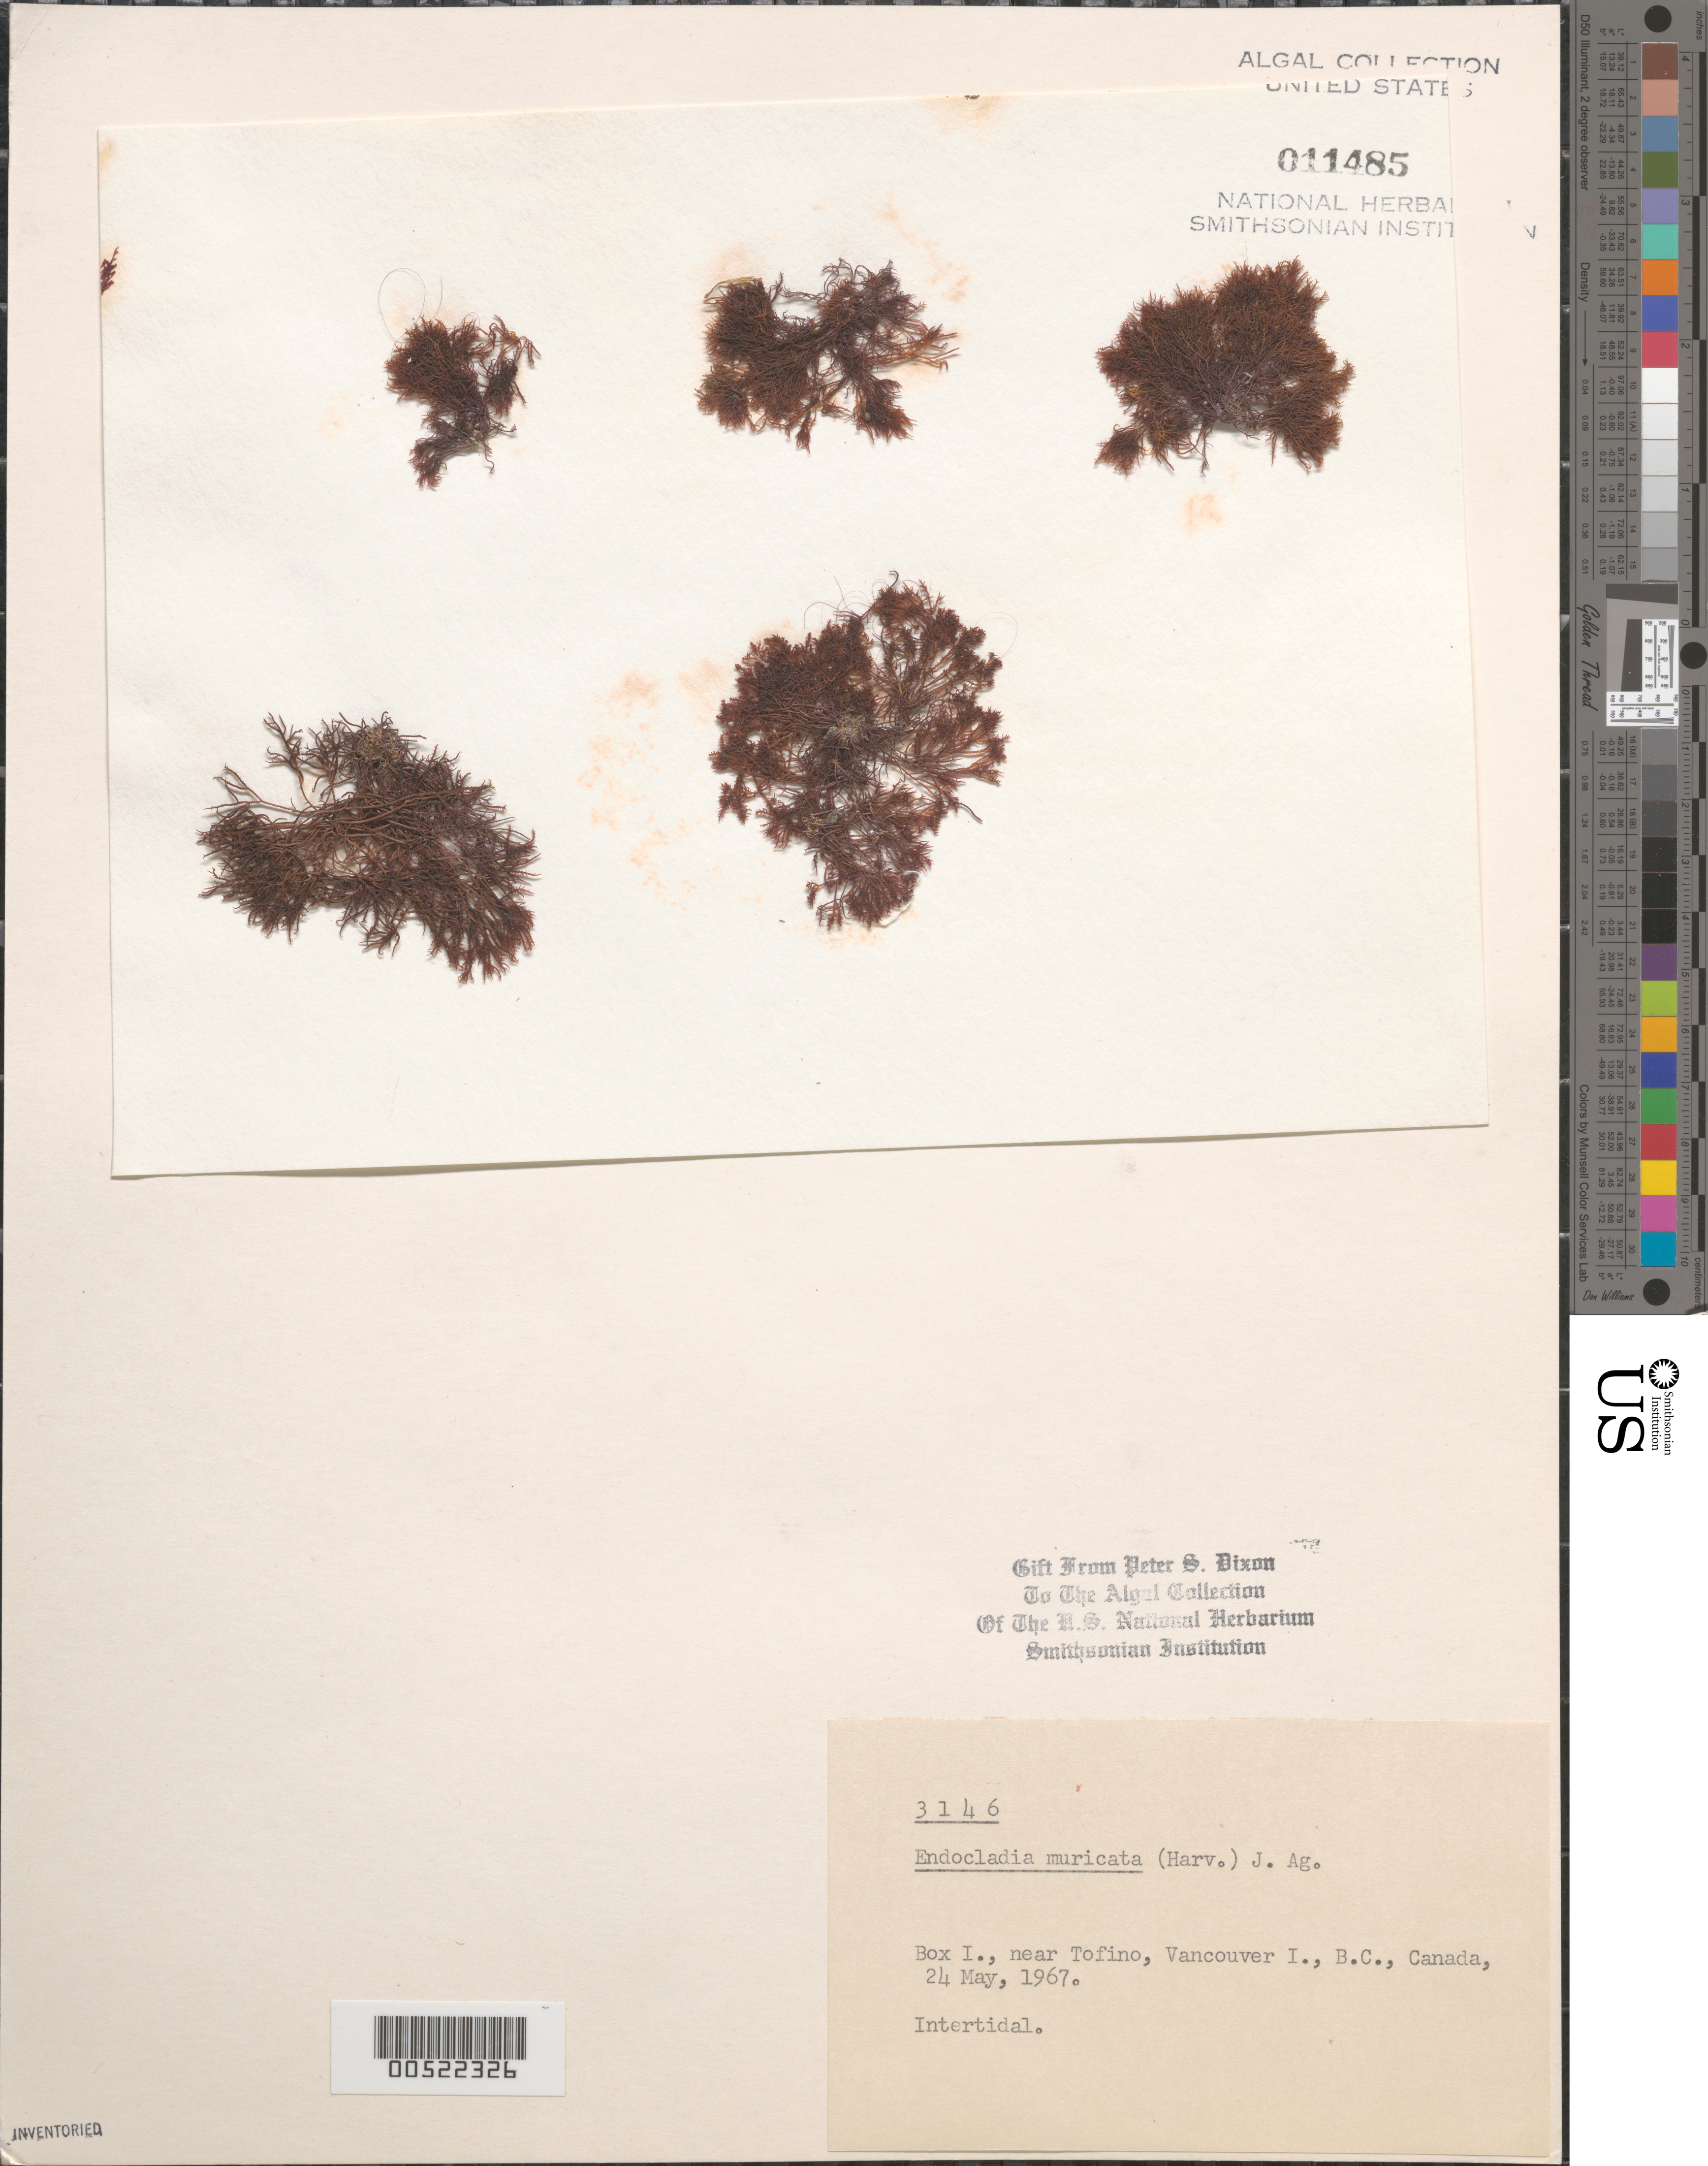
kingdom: Plantae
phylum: Rhodophyta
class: Florideophyceae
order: Gigartinales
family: Endocladiaceae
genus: Endocladia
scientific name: Endocladia muricata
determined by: Dixon, P. S.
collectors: P. S. Dixon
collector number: PSD 3146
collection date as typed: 24 May 1967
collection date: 1967-05-24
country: Canada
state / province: British Columbia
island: Box Island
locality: Near Tofino, Vancouver Island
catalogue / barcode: US 11485